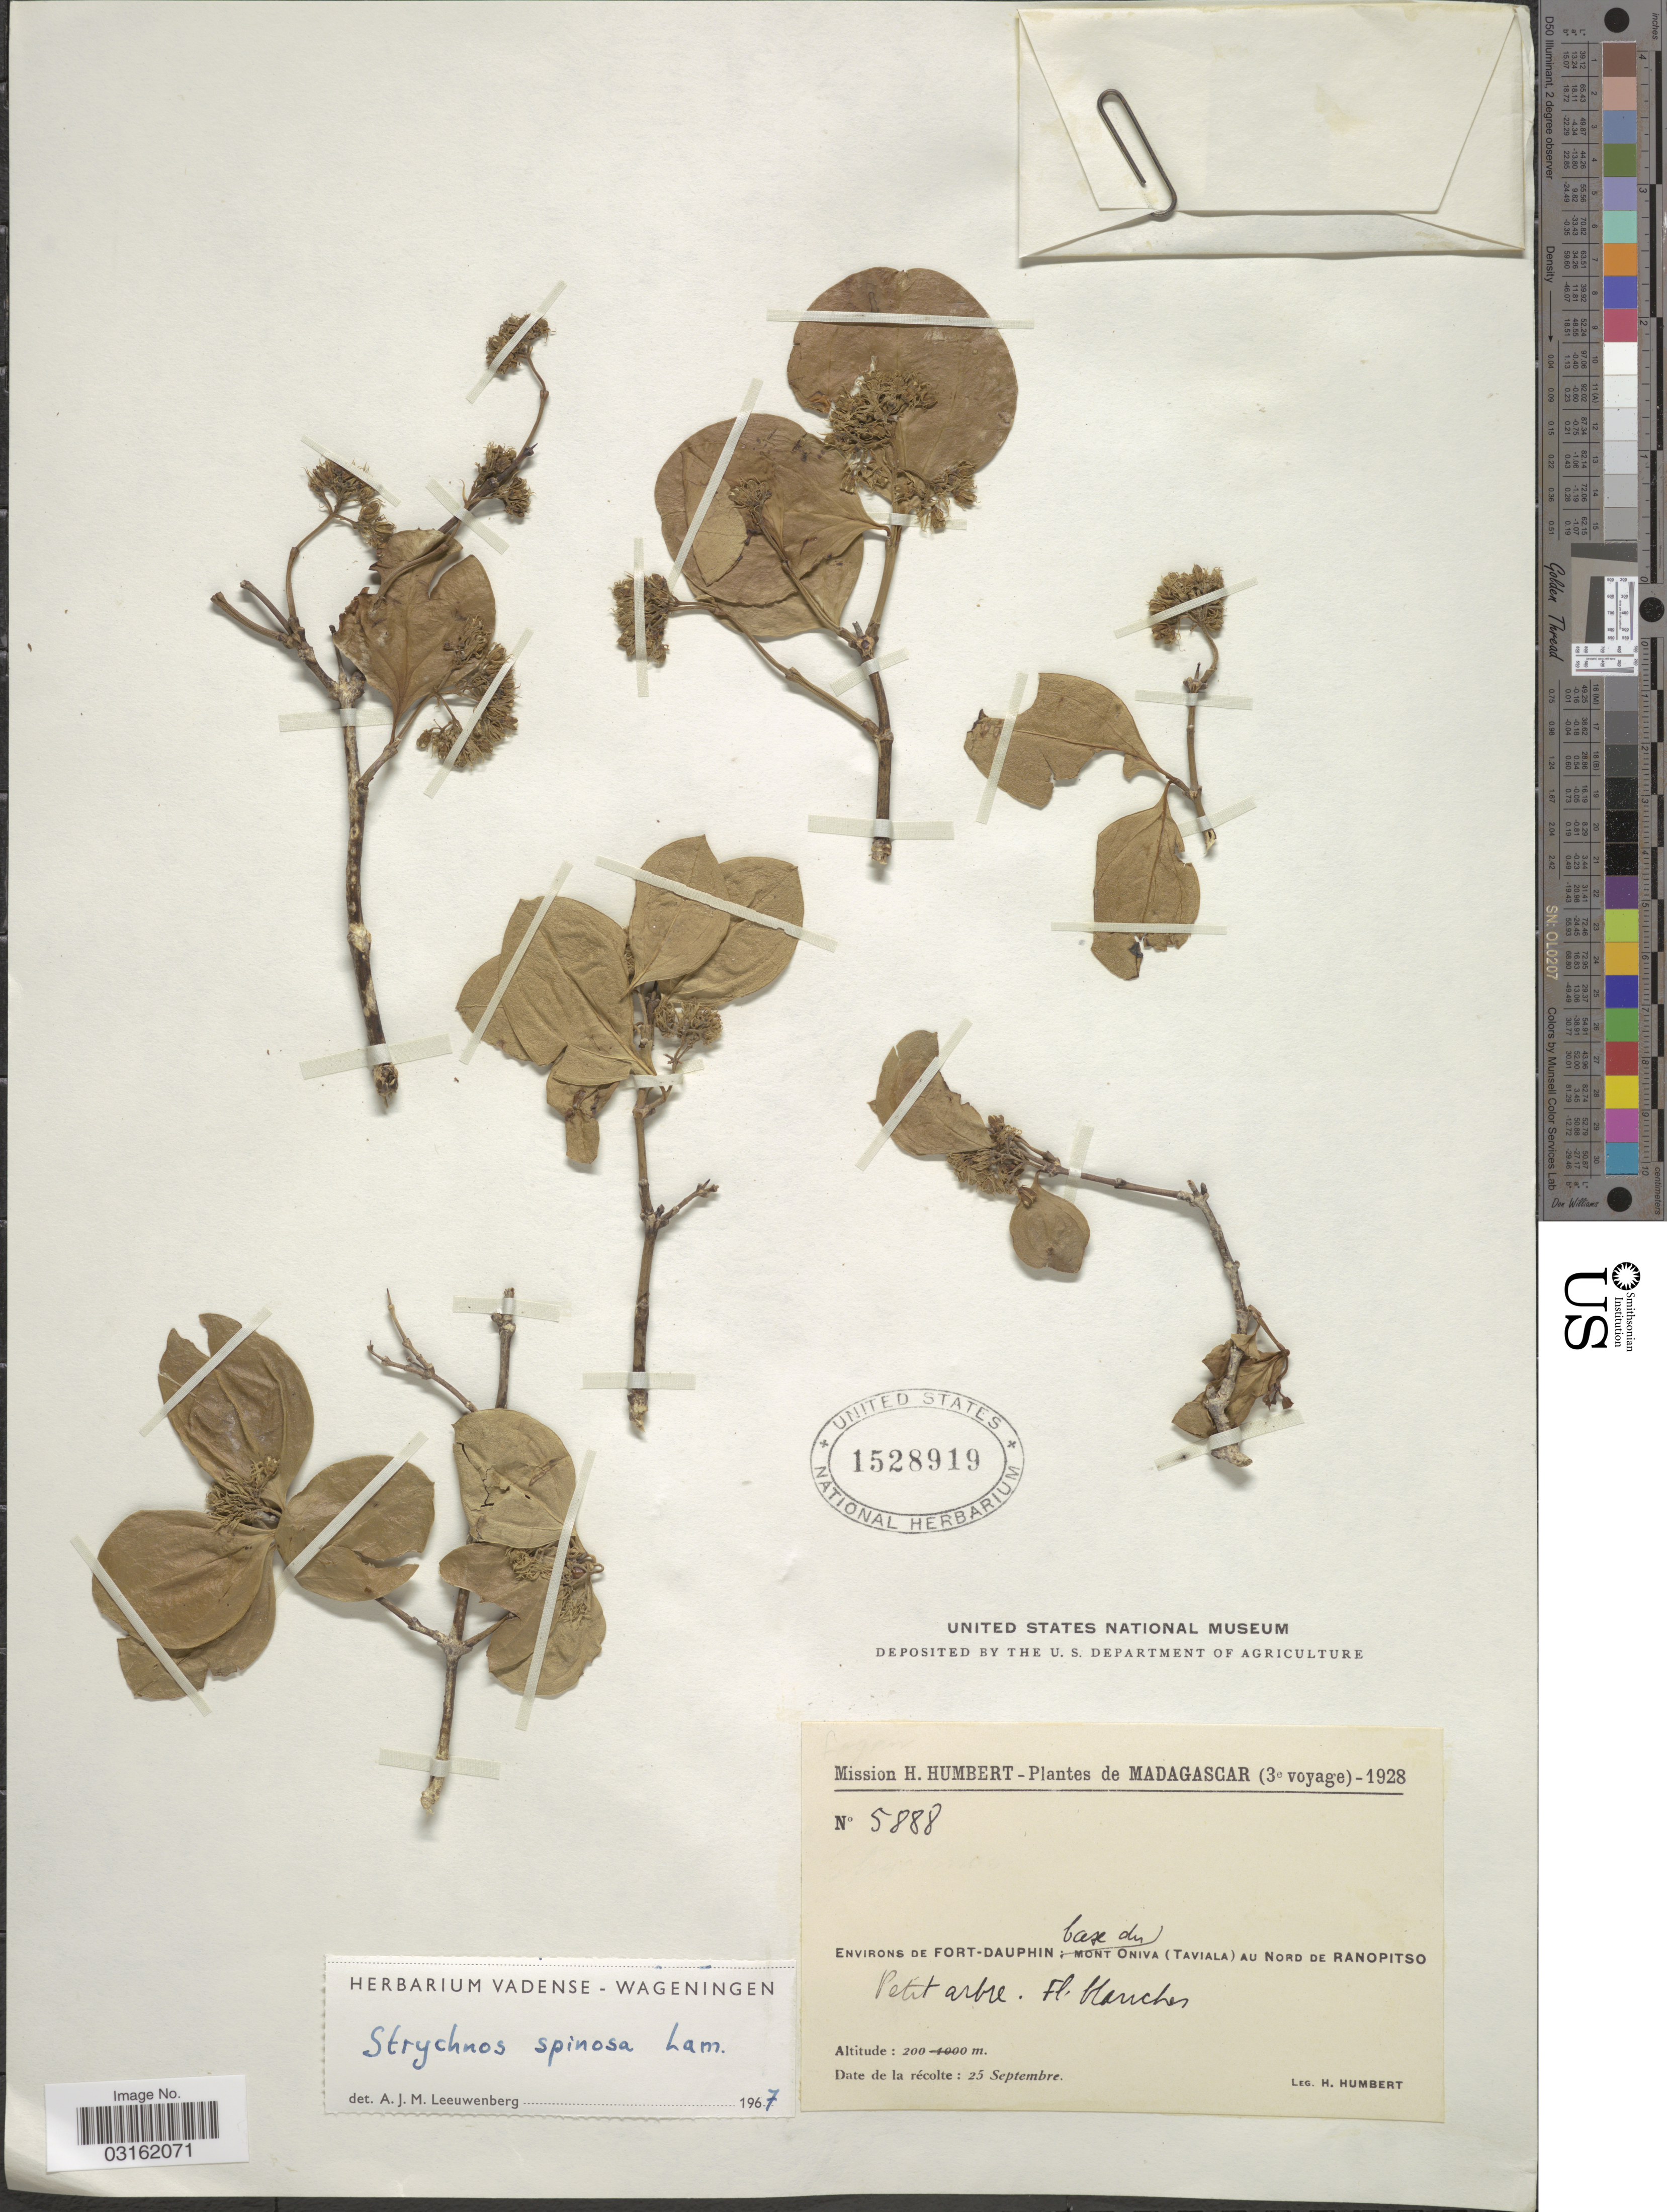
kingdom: Plantae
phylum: Tracheophyta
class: Magnoliopsida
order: Gentianales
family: Loganiaceae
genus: Strychnos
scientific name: Strychnos spinosa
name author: Lam.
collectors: H. Humbert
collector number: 5888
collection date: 1928-09-25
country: Madagascar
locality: Environs de Fort-Dauphin: Case du Mont Oniva (Taviala) au Nord de Ranopitso.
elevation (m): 200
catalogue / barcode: US 1528919